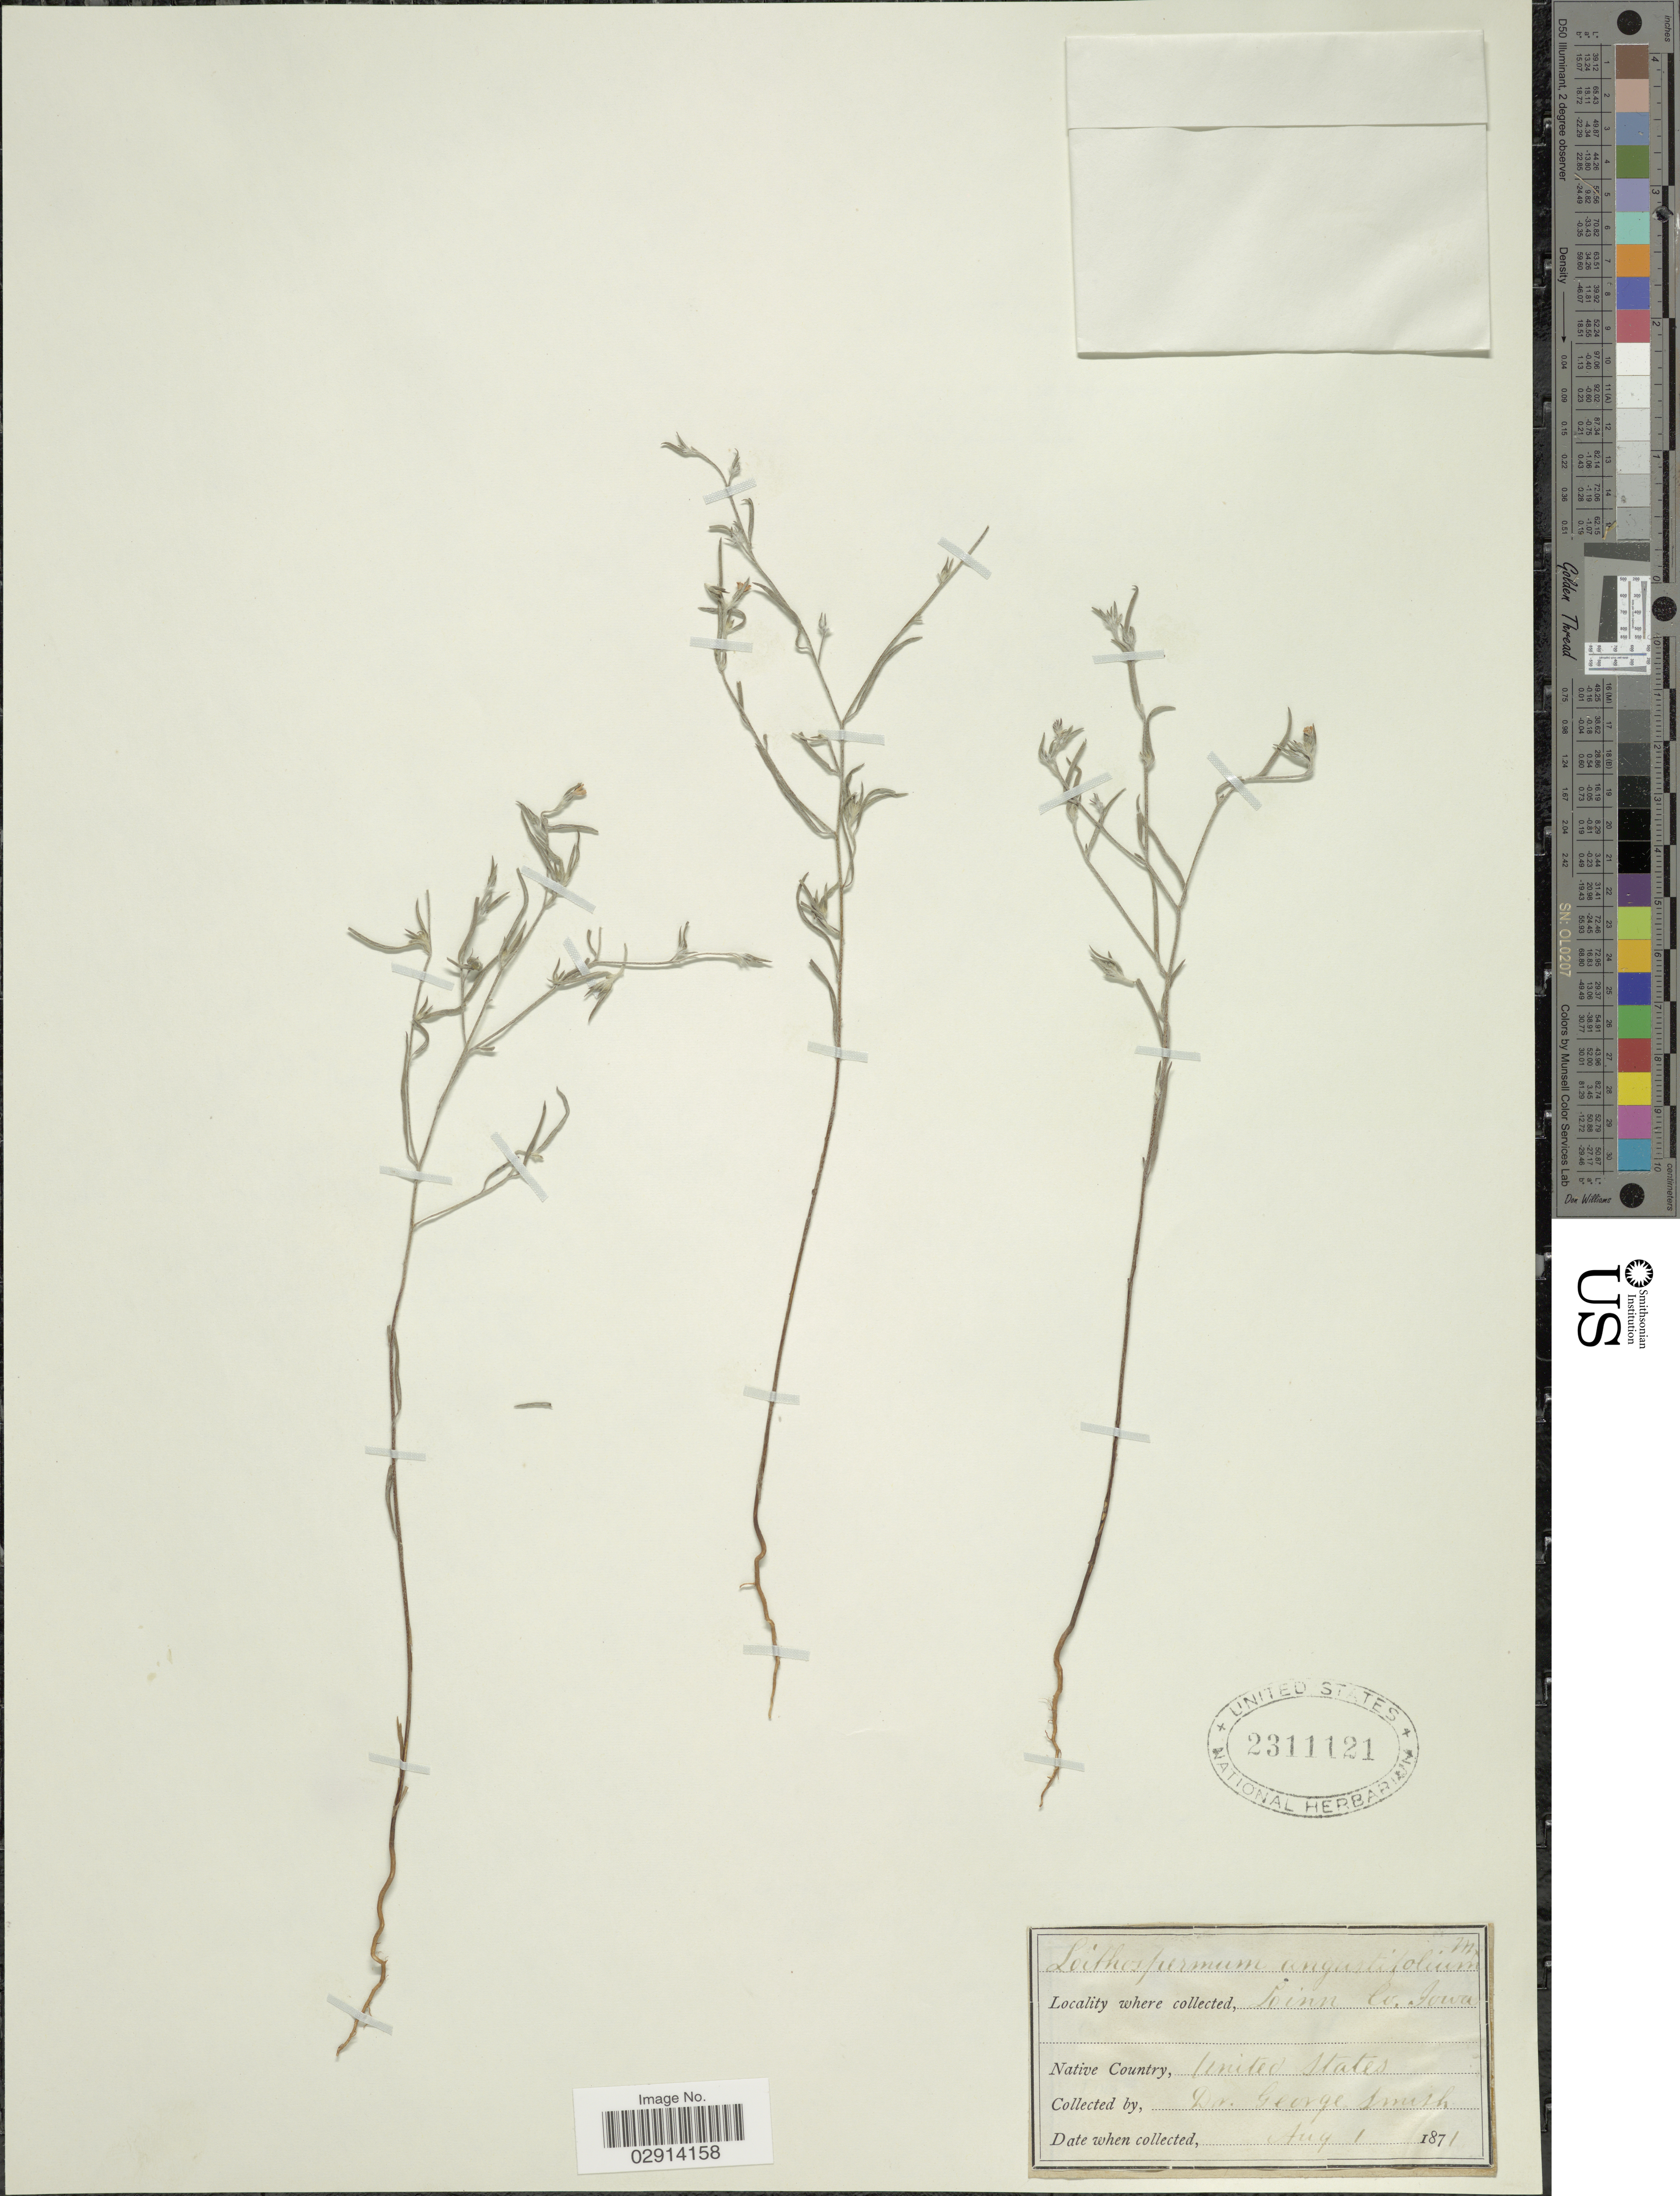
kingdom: Plantae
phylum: Tracheophyta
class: Magnoliopsida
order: Boraginales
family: Boraginaceae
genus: Lithospermum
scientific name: Lithospermum incisum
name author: Lehm.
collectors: Geo. L. Smith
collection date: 1871-08-01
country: United States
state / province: Iowa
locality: Loinn Co., Iowa.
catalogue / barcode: US 2311121